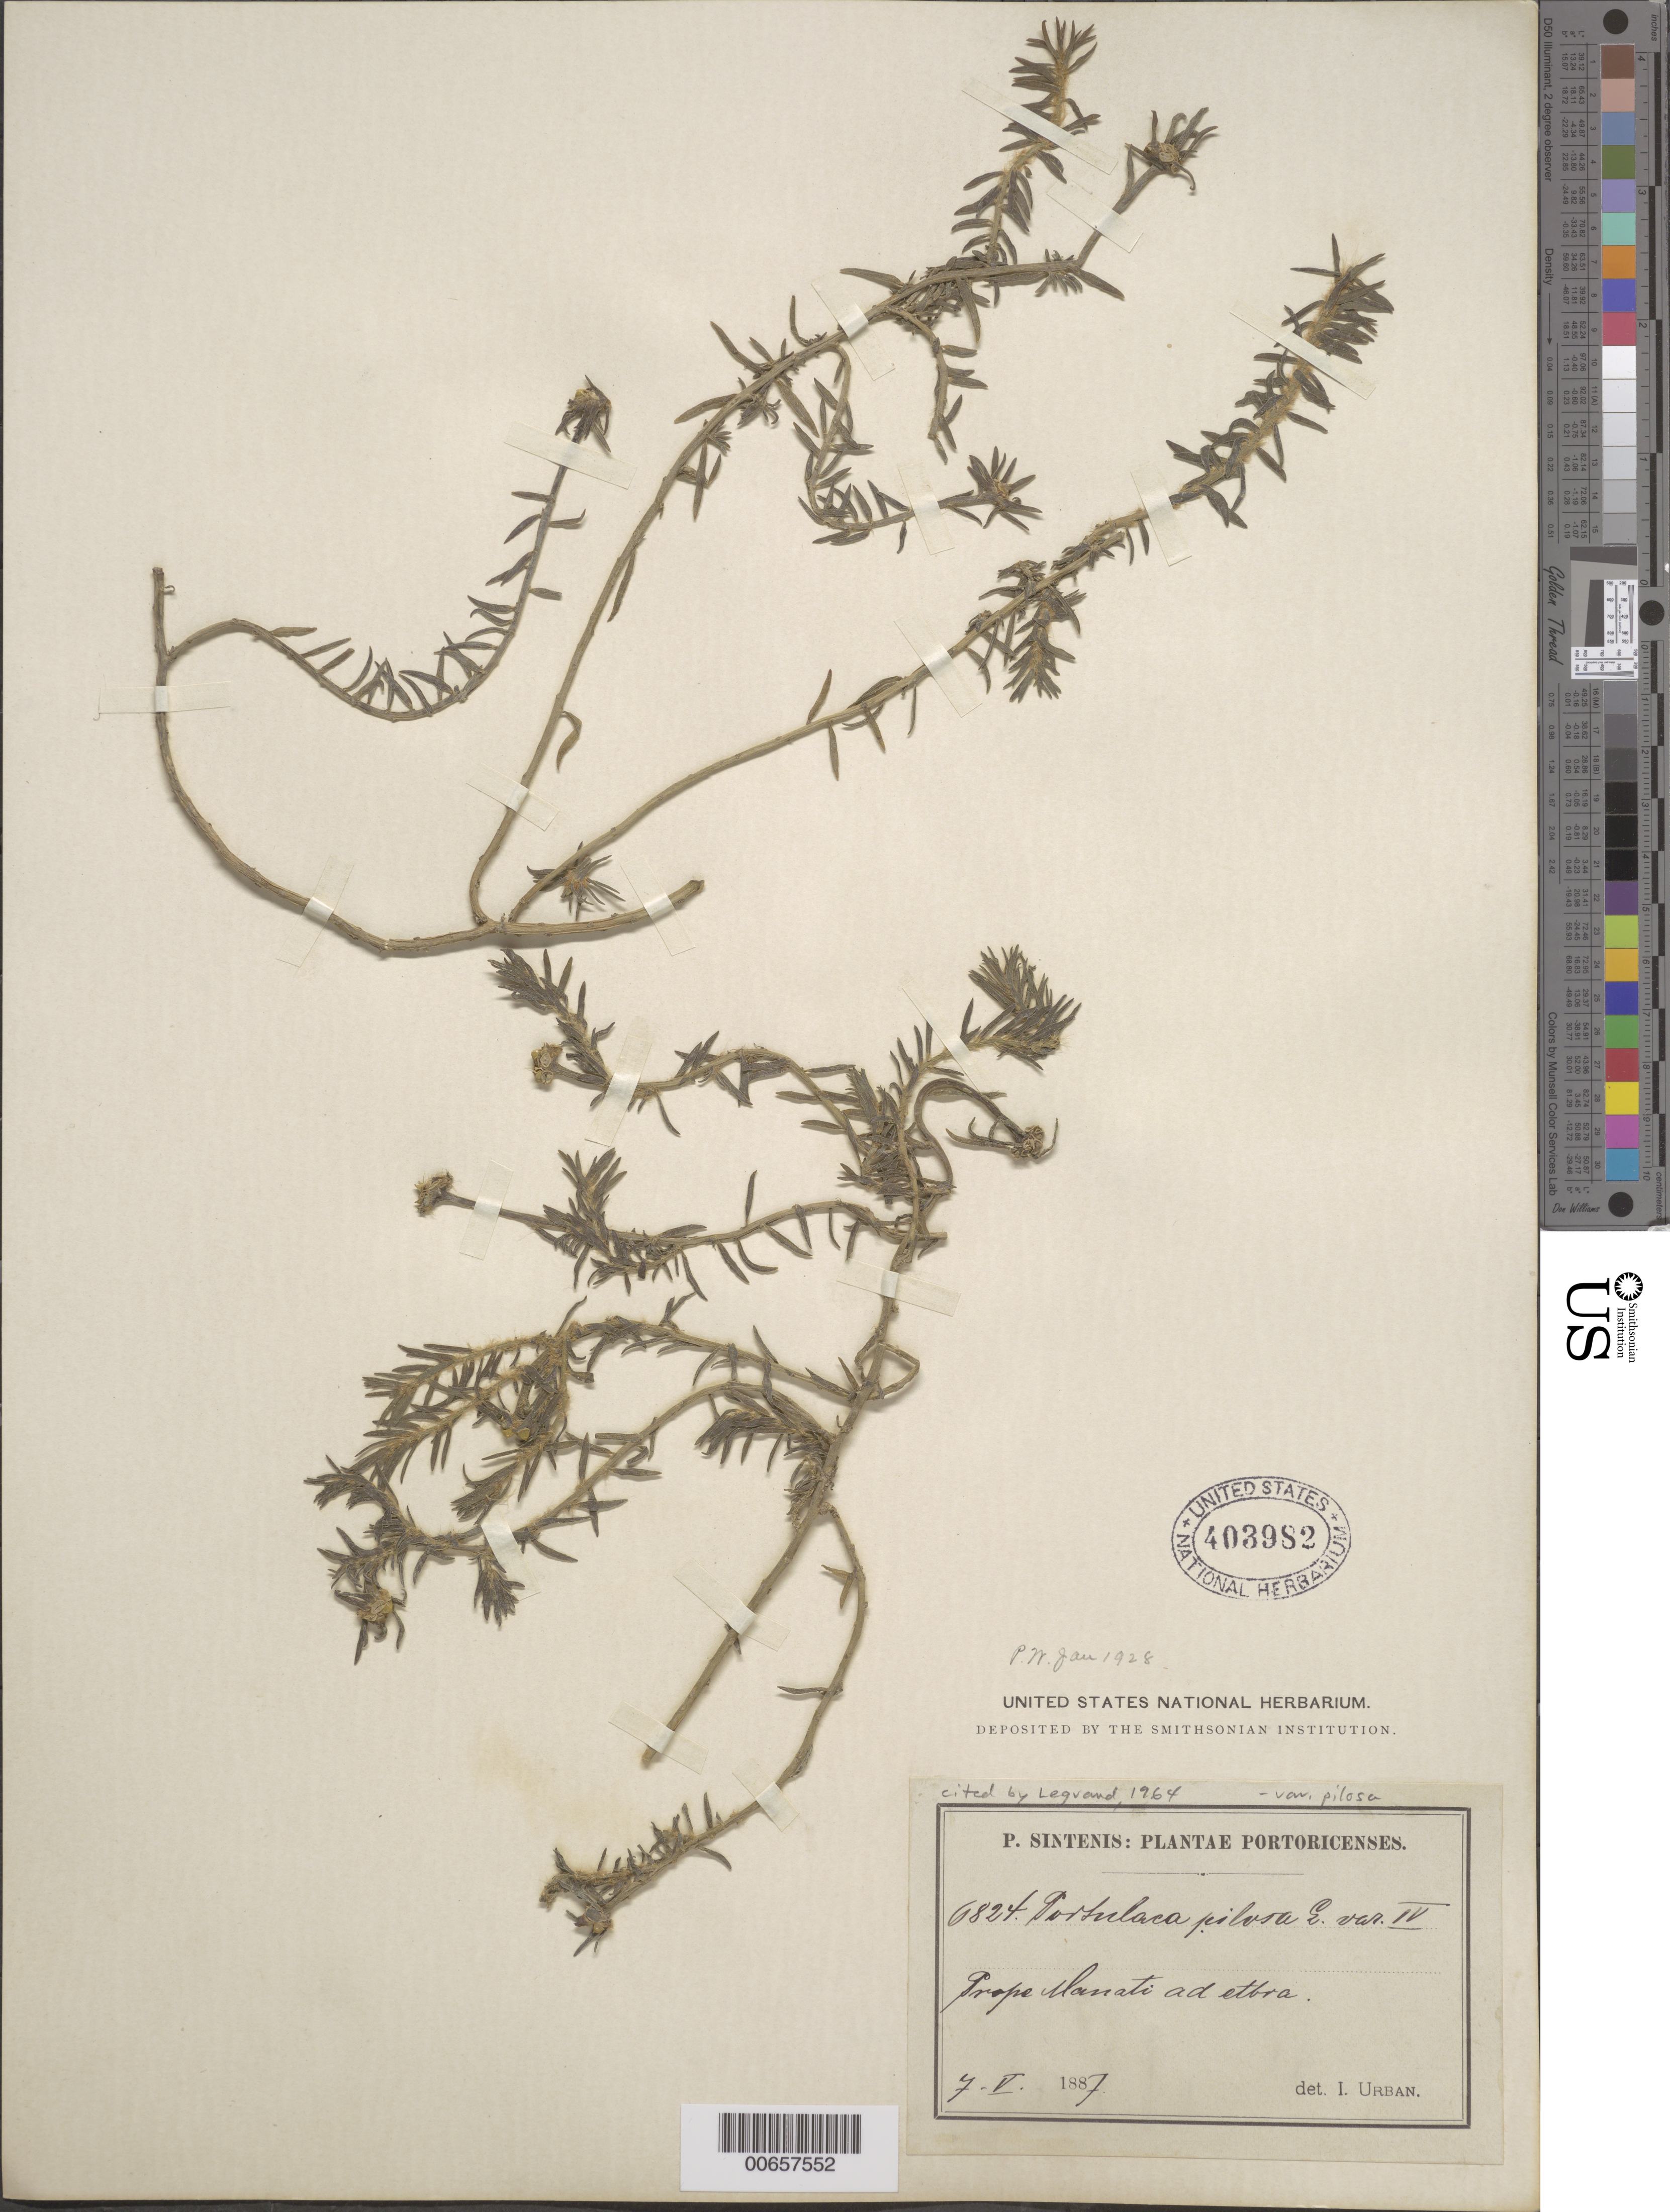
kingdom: Plantae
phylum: Tracheophyta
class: Magnoliopsida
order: Caryophyllales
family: Portulacaceae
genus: Portulaca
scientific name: Portulaca pilosa var. IV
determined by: Urban, Ignatz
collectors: P. Sintenis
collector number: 6824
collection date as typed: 07 May 1887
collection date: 1887-05-07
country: Puerto Rico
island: Greater Antilles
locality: Prope Manati ad etbra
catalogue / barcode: US 403982